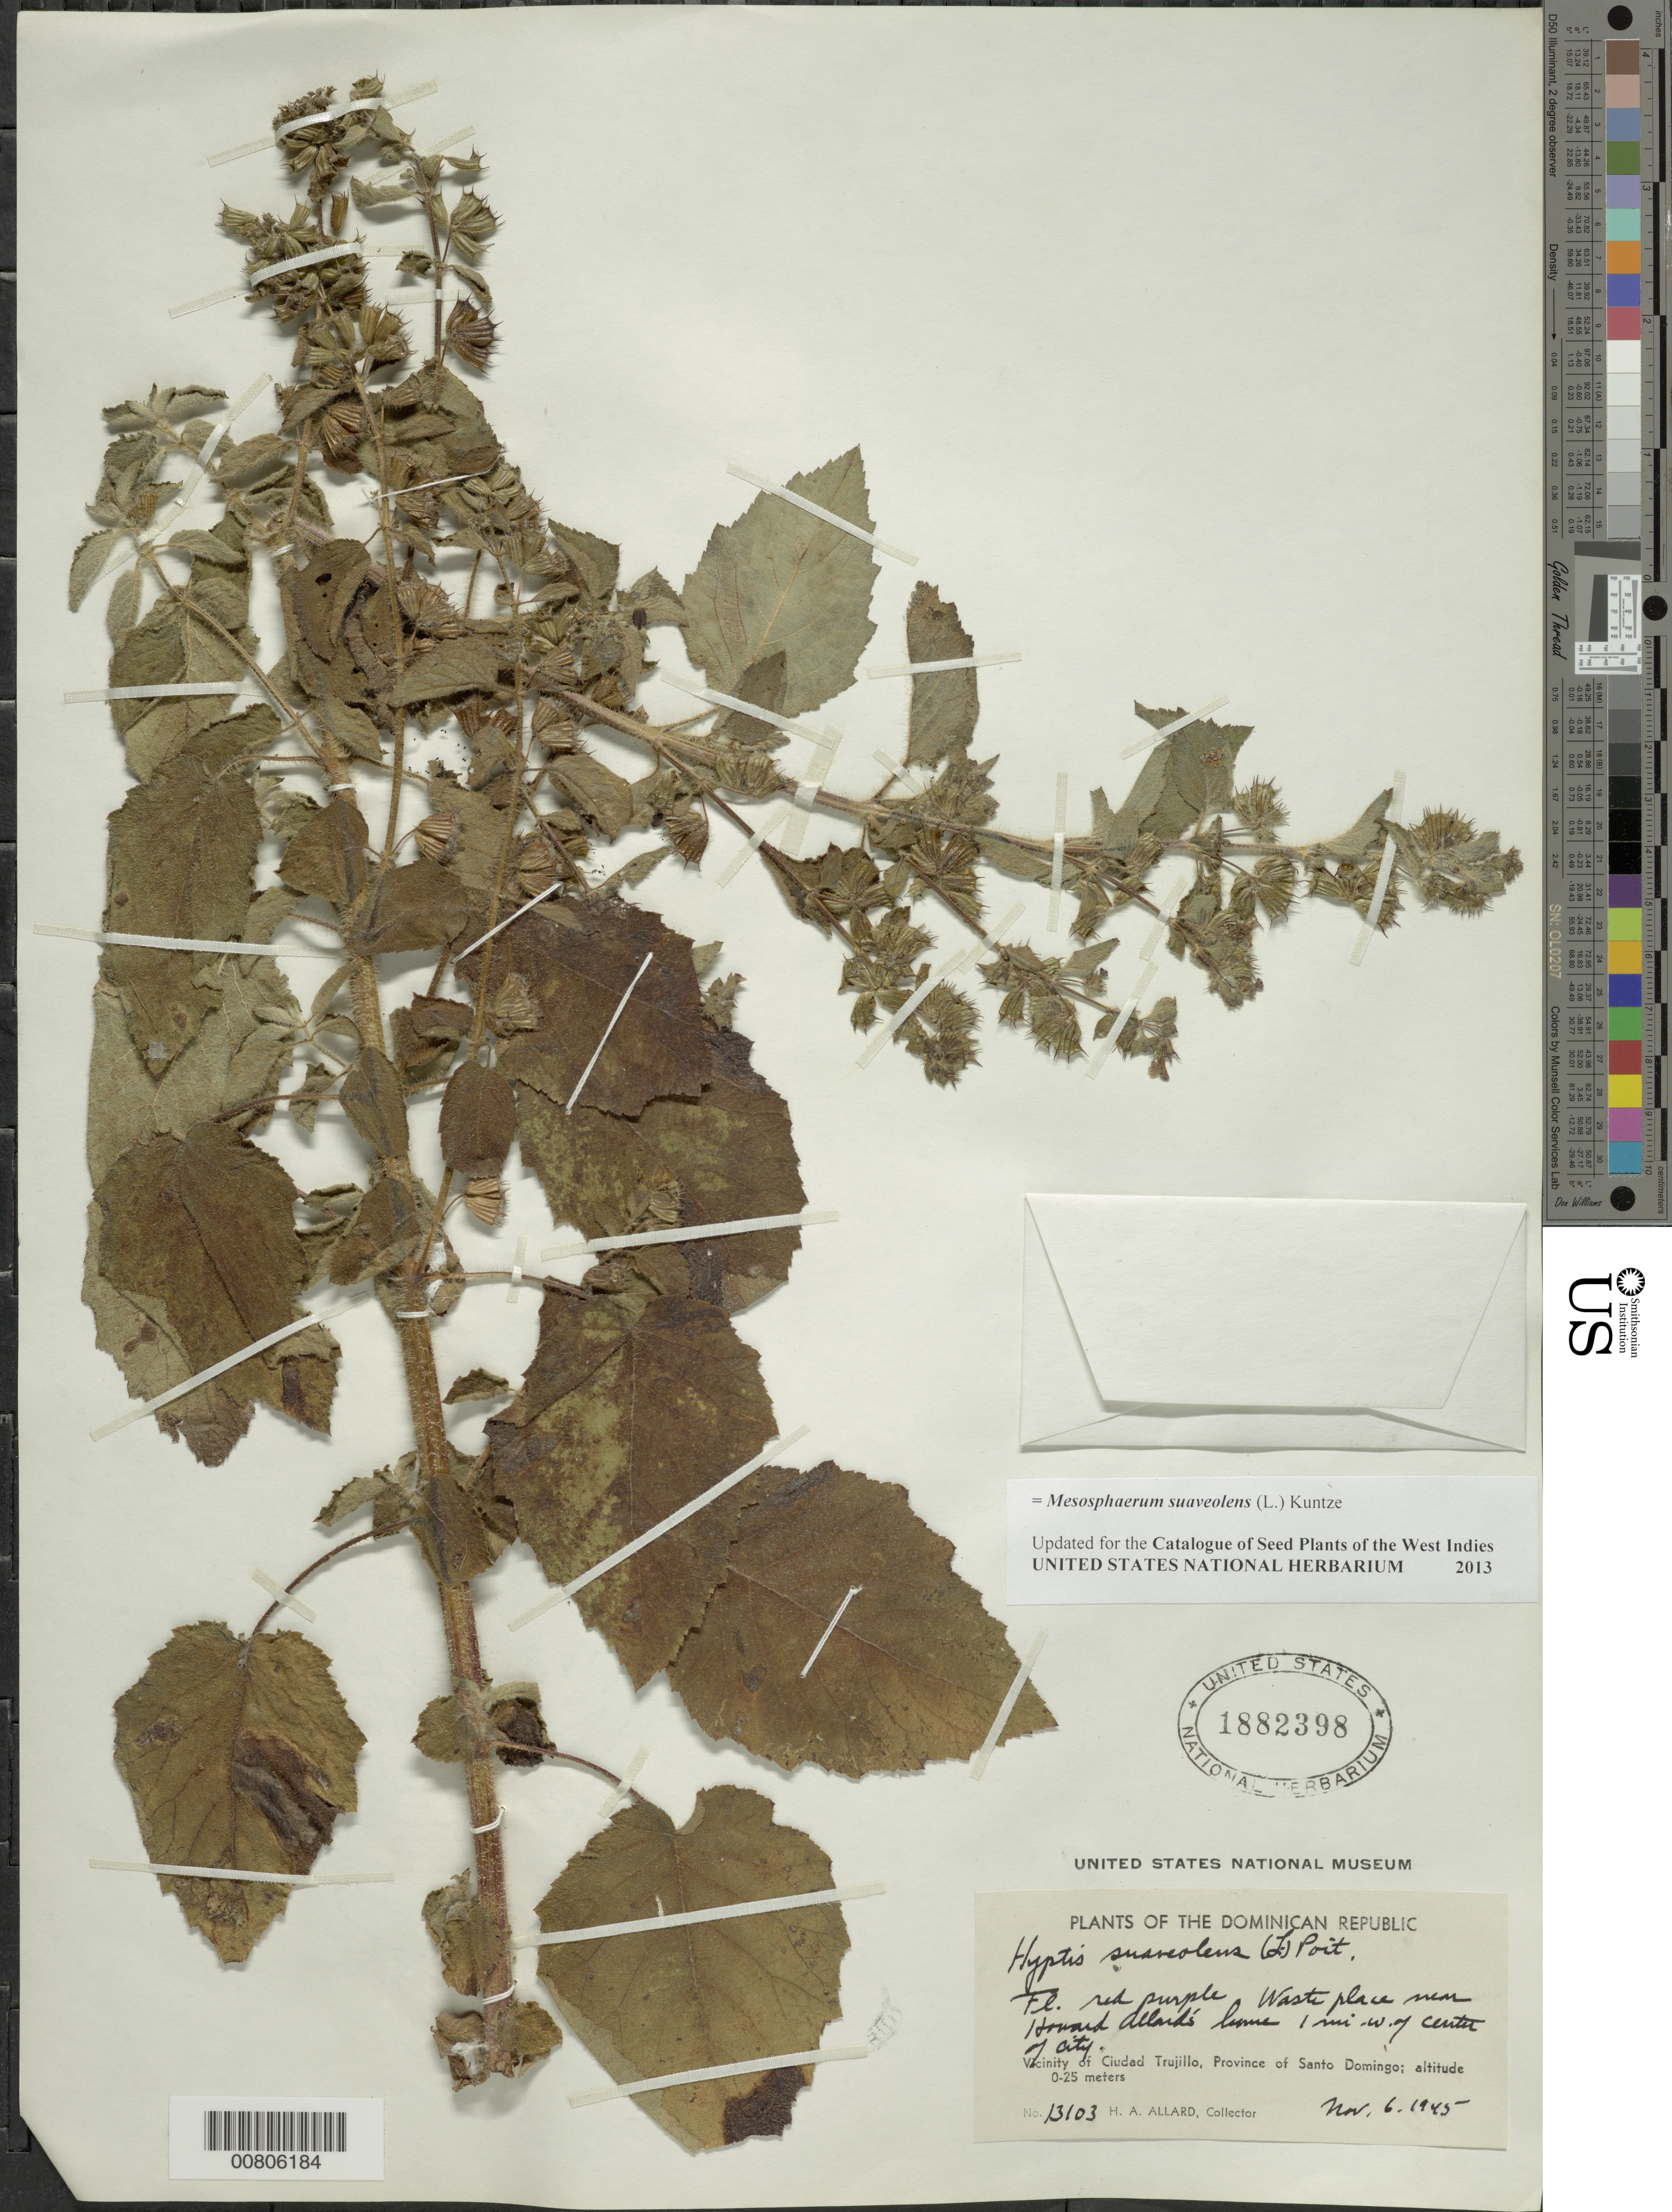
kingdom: Plantae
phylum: Tracheophyta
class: Magnoliopsida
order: Lamiales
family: Lamiaceae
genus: Mesosphaerum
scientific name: Mesosphaerum suaveolens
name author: (L.) Kuntze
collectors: H. A. Allard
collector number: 13103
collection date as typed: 06 Nov 1945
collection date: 1945-11-06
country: Dominican Republic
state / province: Distrito Nacional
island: Hispaniola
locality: Vicinity of Santo Domingo, near Howard Allard's home 1 mi W of center of city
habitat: Waste place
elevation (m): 0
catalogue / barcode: US 1882398